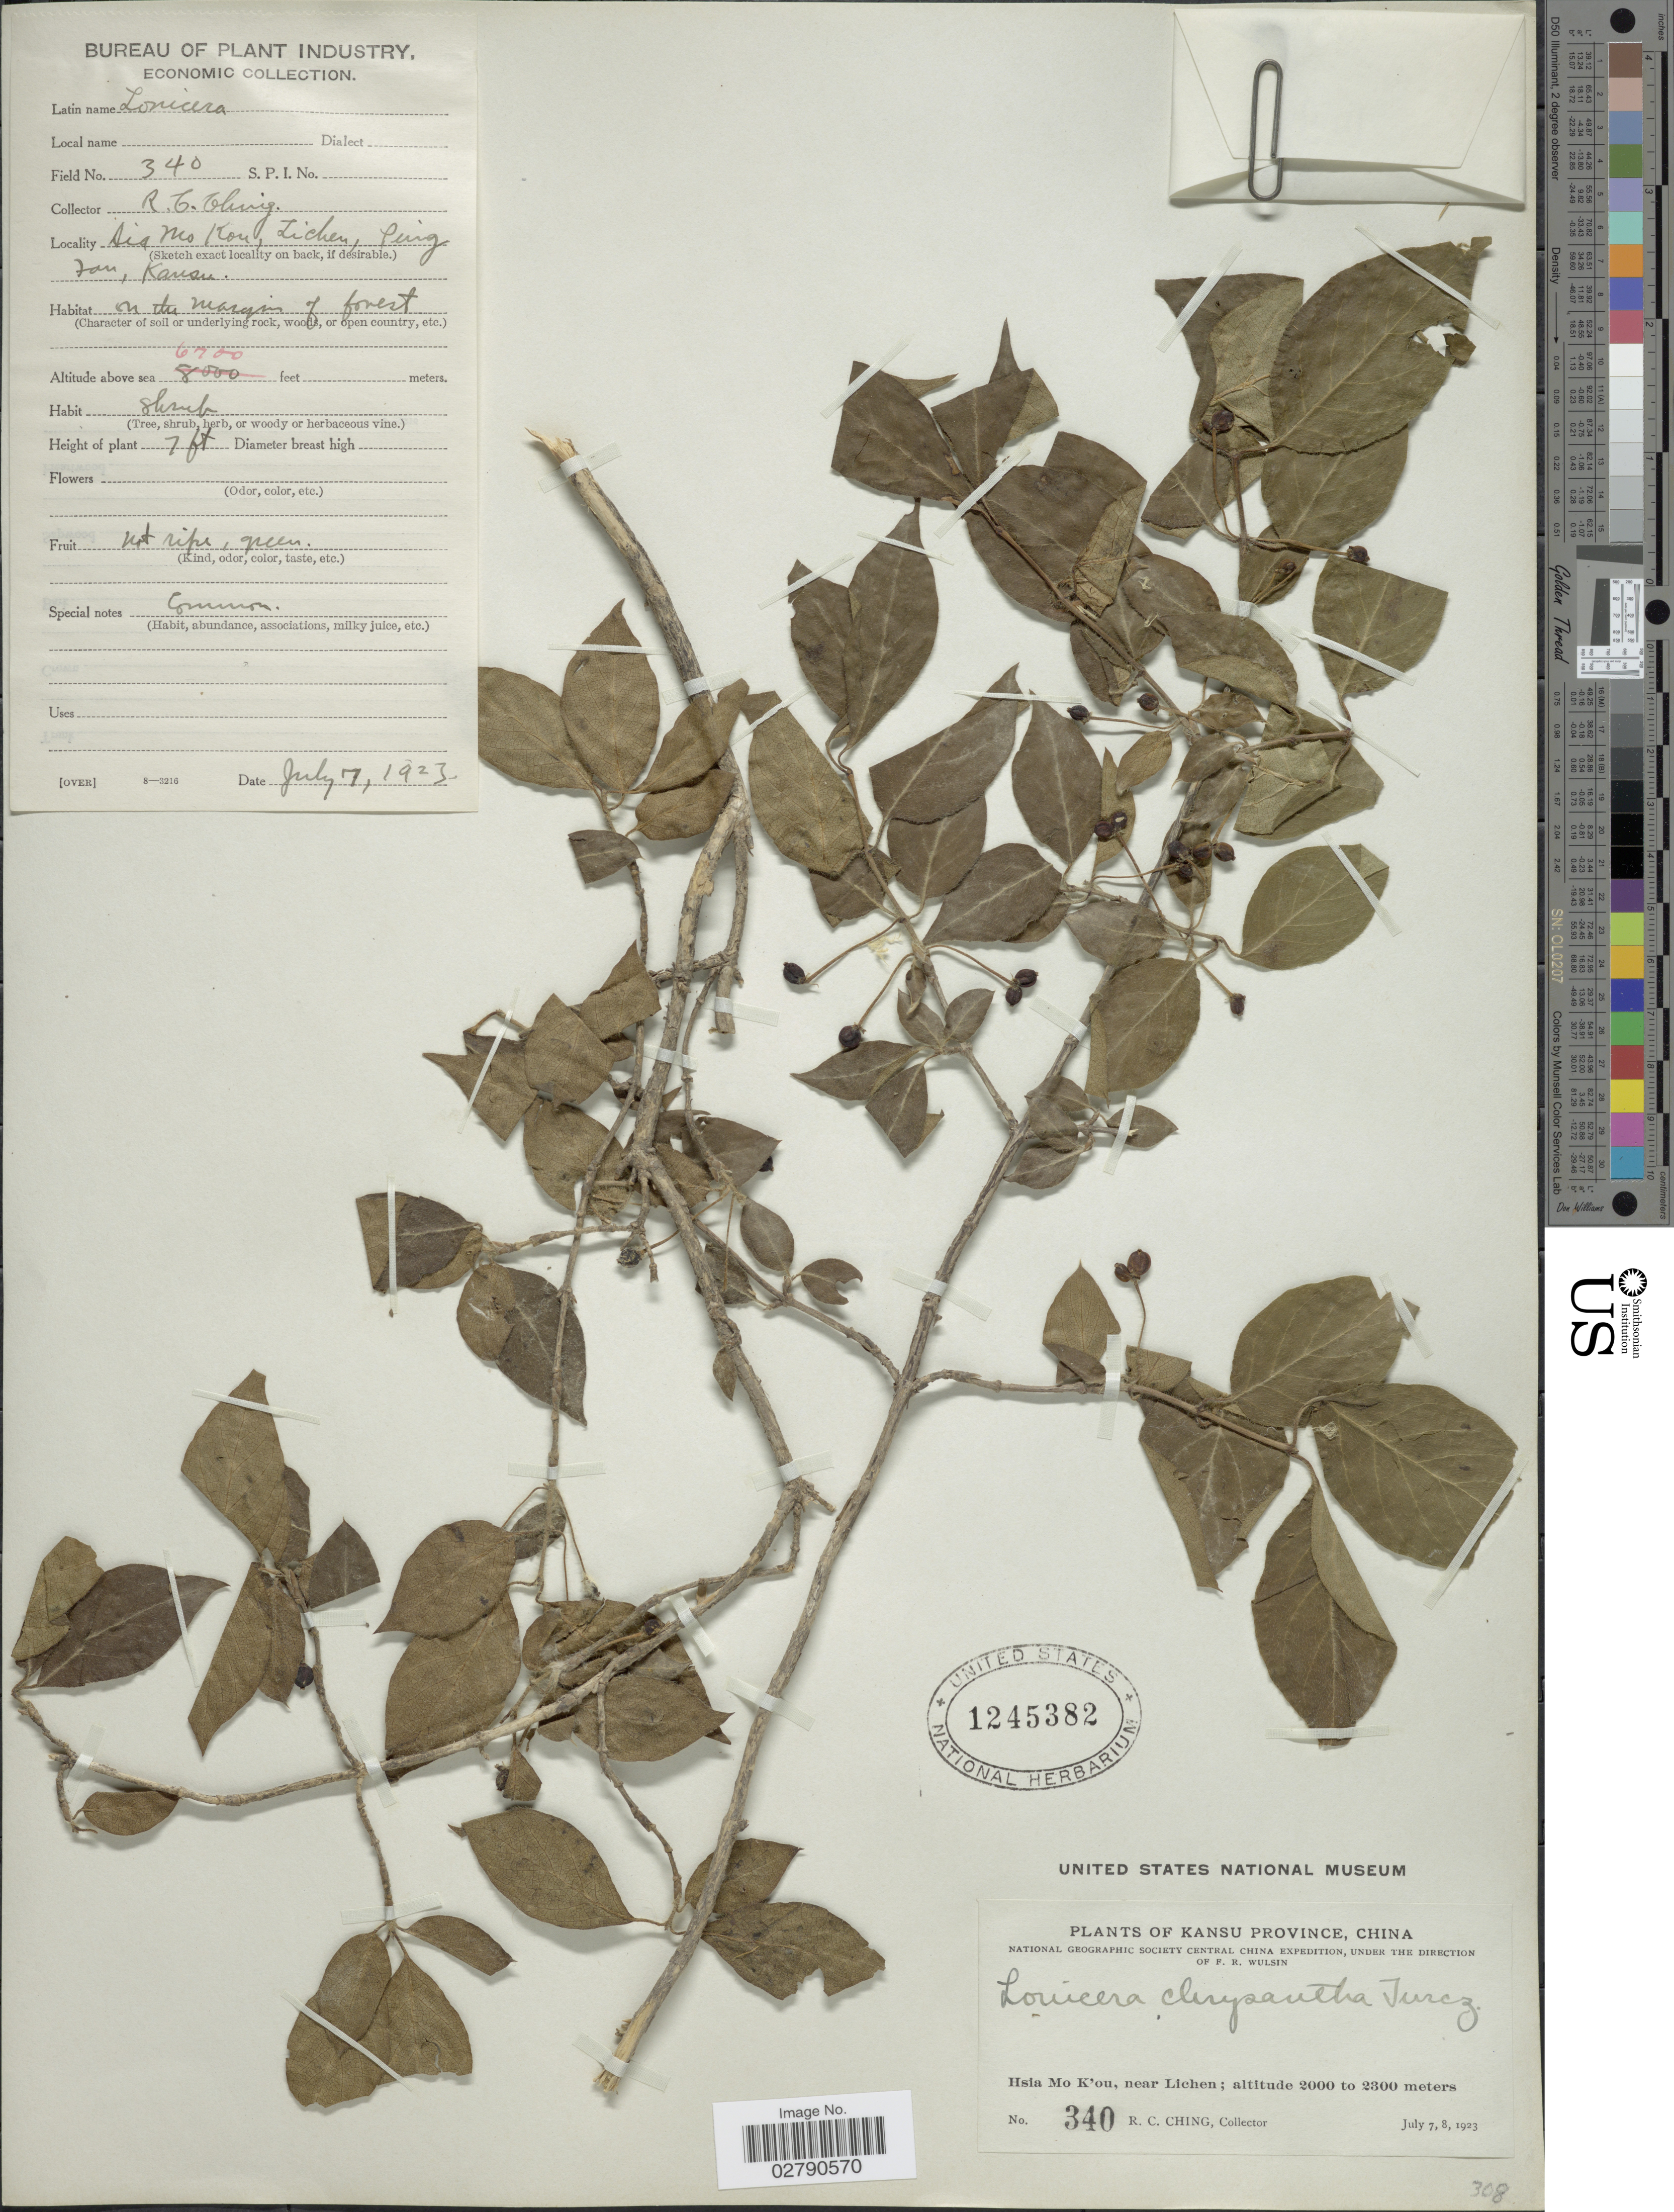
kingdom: Plantae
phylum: Tracheophyta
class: Magnoliopsida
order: Dipsacales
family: Caprifoliaceae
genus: Lonicera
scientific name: Lonicera chrysantha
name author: Turcz. ex Ledeb.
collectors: R. C. Ching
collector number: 340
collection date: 1923-07-07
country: China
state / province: Gansu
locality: Kansu Province. Hsia Mo K'ou, near Lichen.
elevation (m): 2042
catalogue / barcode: US 1245382